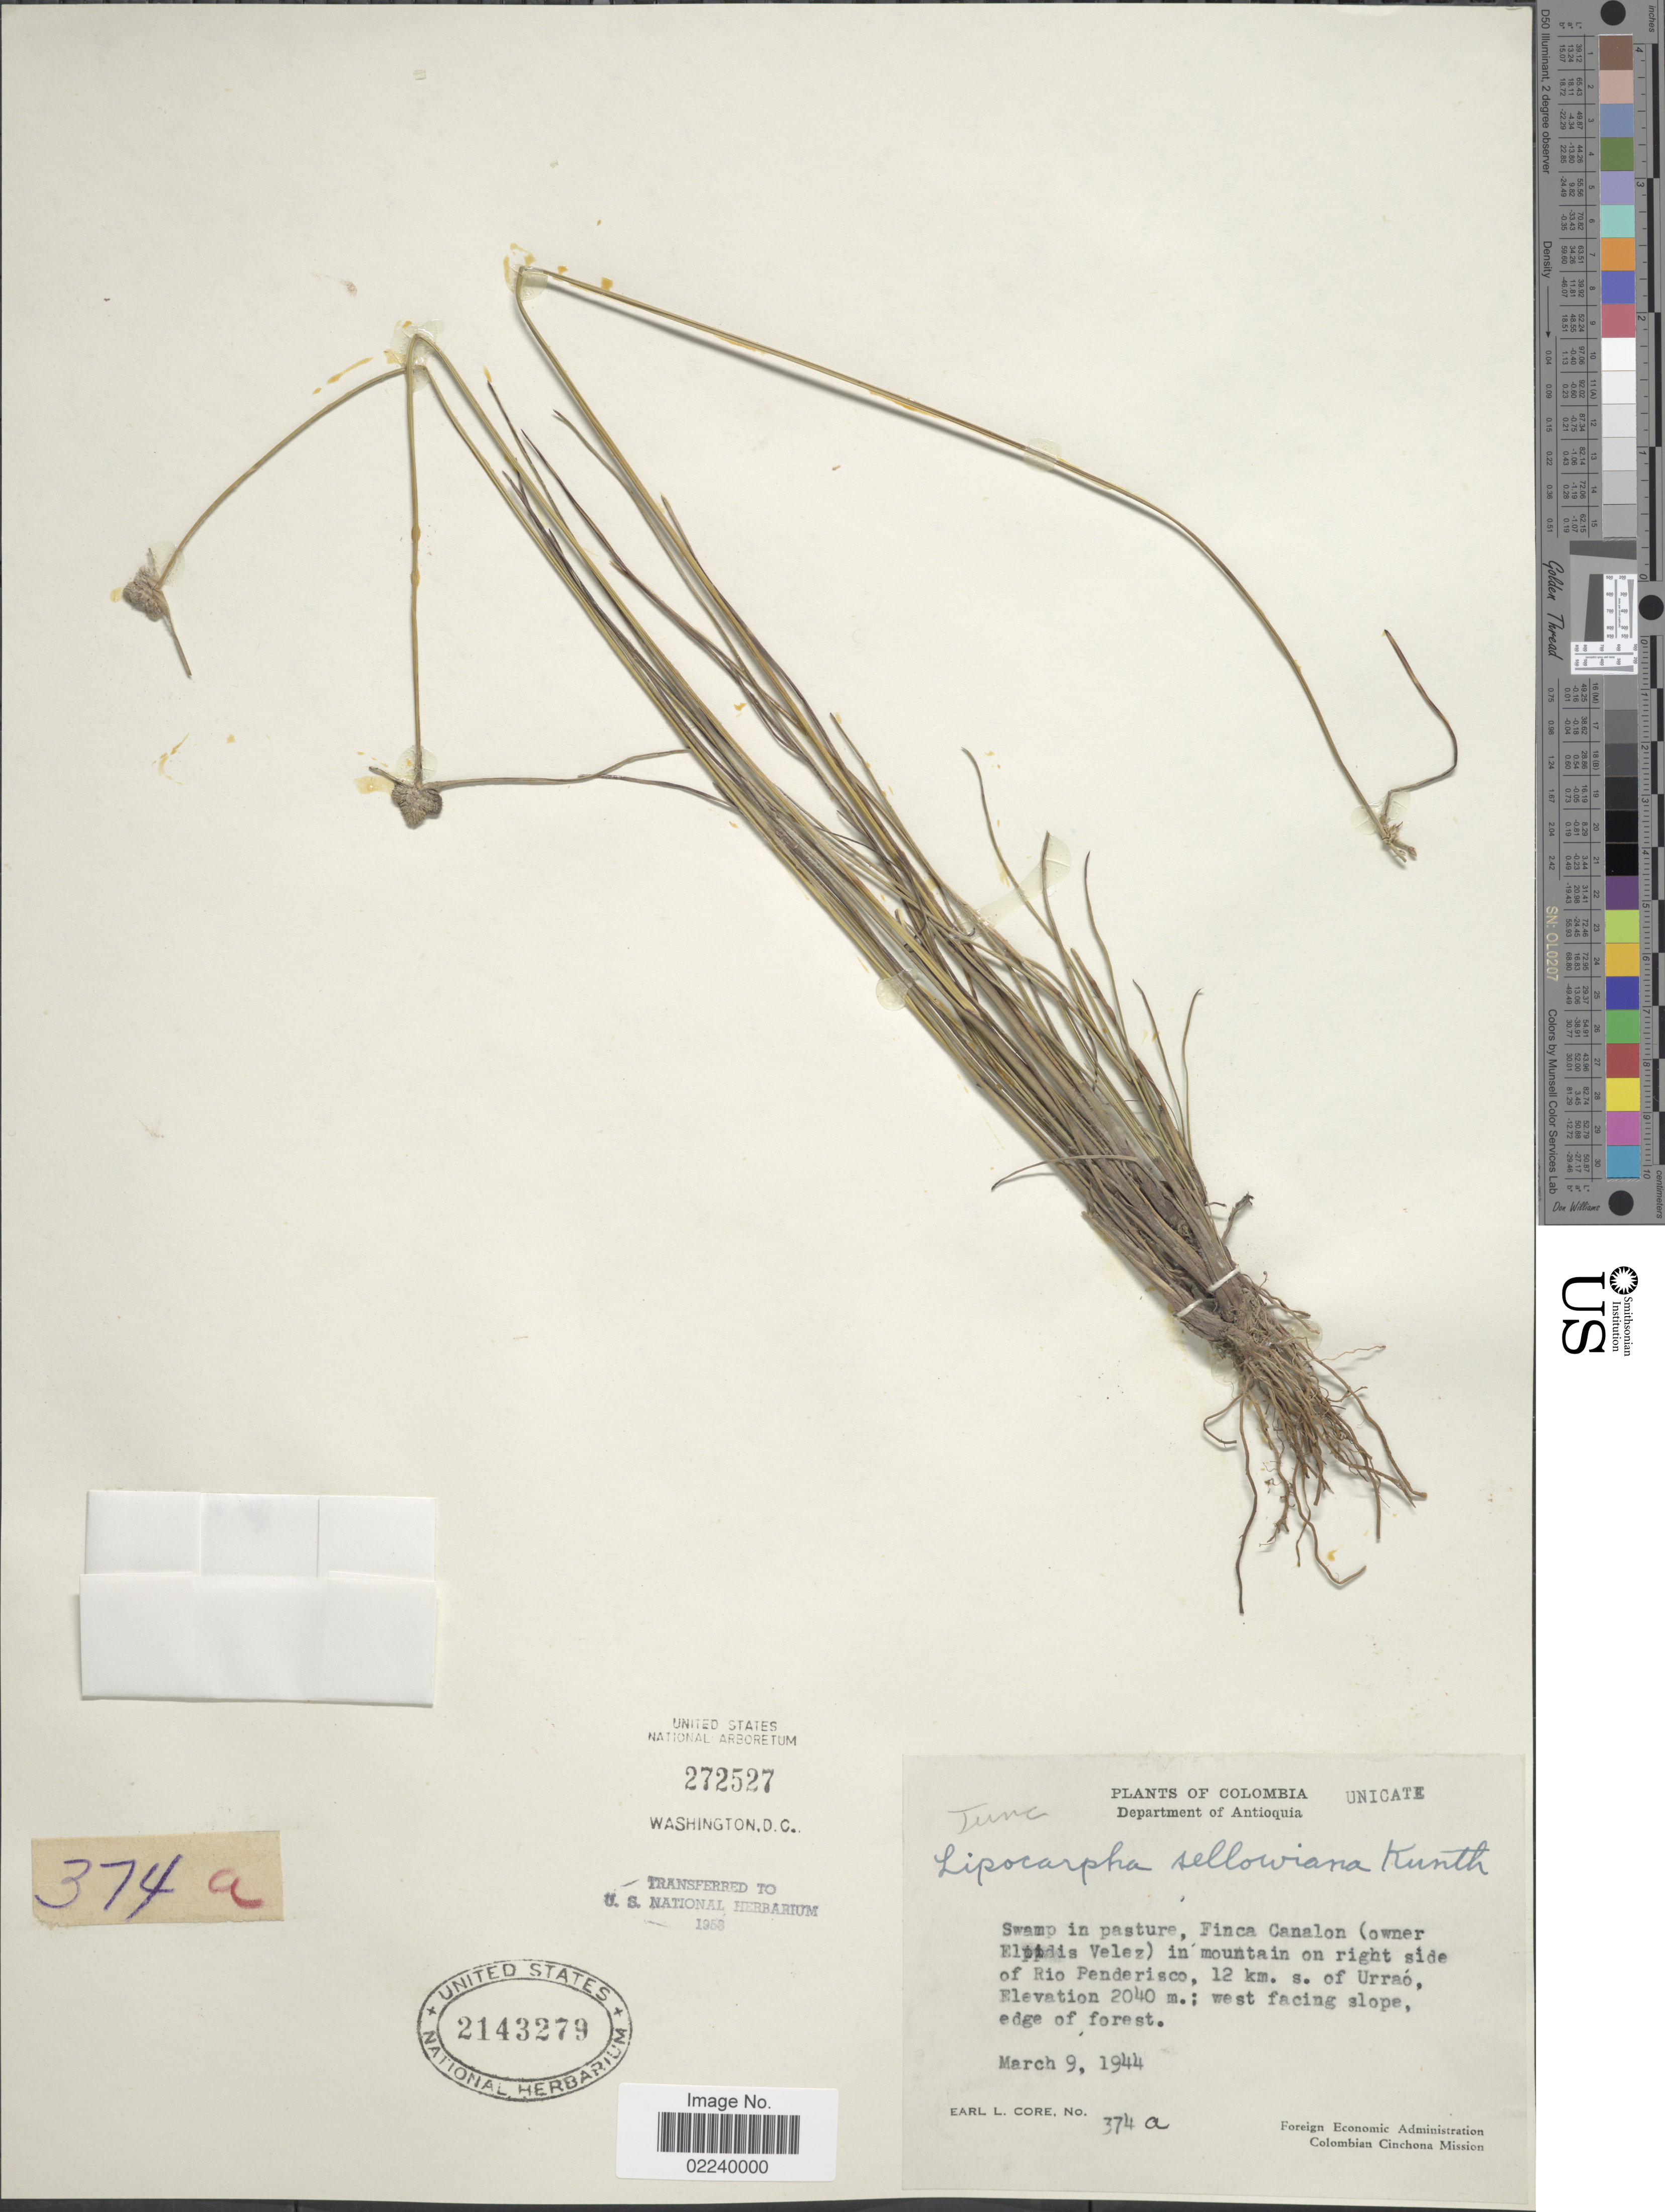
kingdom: Plantae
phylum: Tracheophyta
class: Liliopsida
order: Poales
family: Cyperaceae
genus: Cyperus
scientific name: Cyperus sellowianus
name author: (Kunth) T. Koyama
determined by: Strong, M. T., (US), Smithsonian Institution - National Museum of Natural History (UNITED STATES)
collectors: E. L. Core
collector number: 374a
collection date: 1944-03-09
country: Colombia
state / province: Antioquia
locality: Swamp in pasture, Finca Canalon (owner of Elppidis Velez) in mountain on right side of Rio Penderisco, 12 km. s. of Urrao, west facing slope, edge of forest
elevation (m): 2040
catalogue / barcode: US 2143279